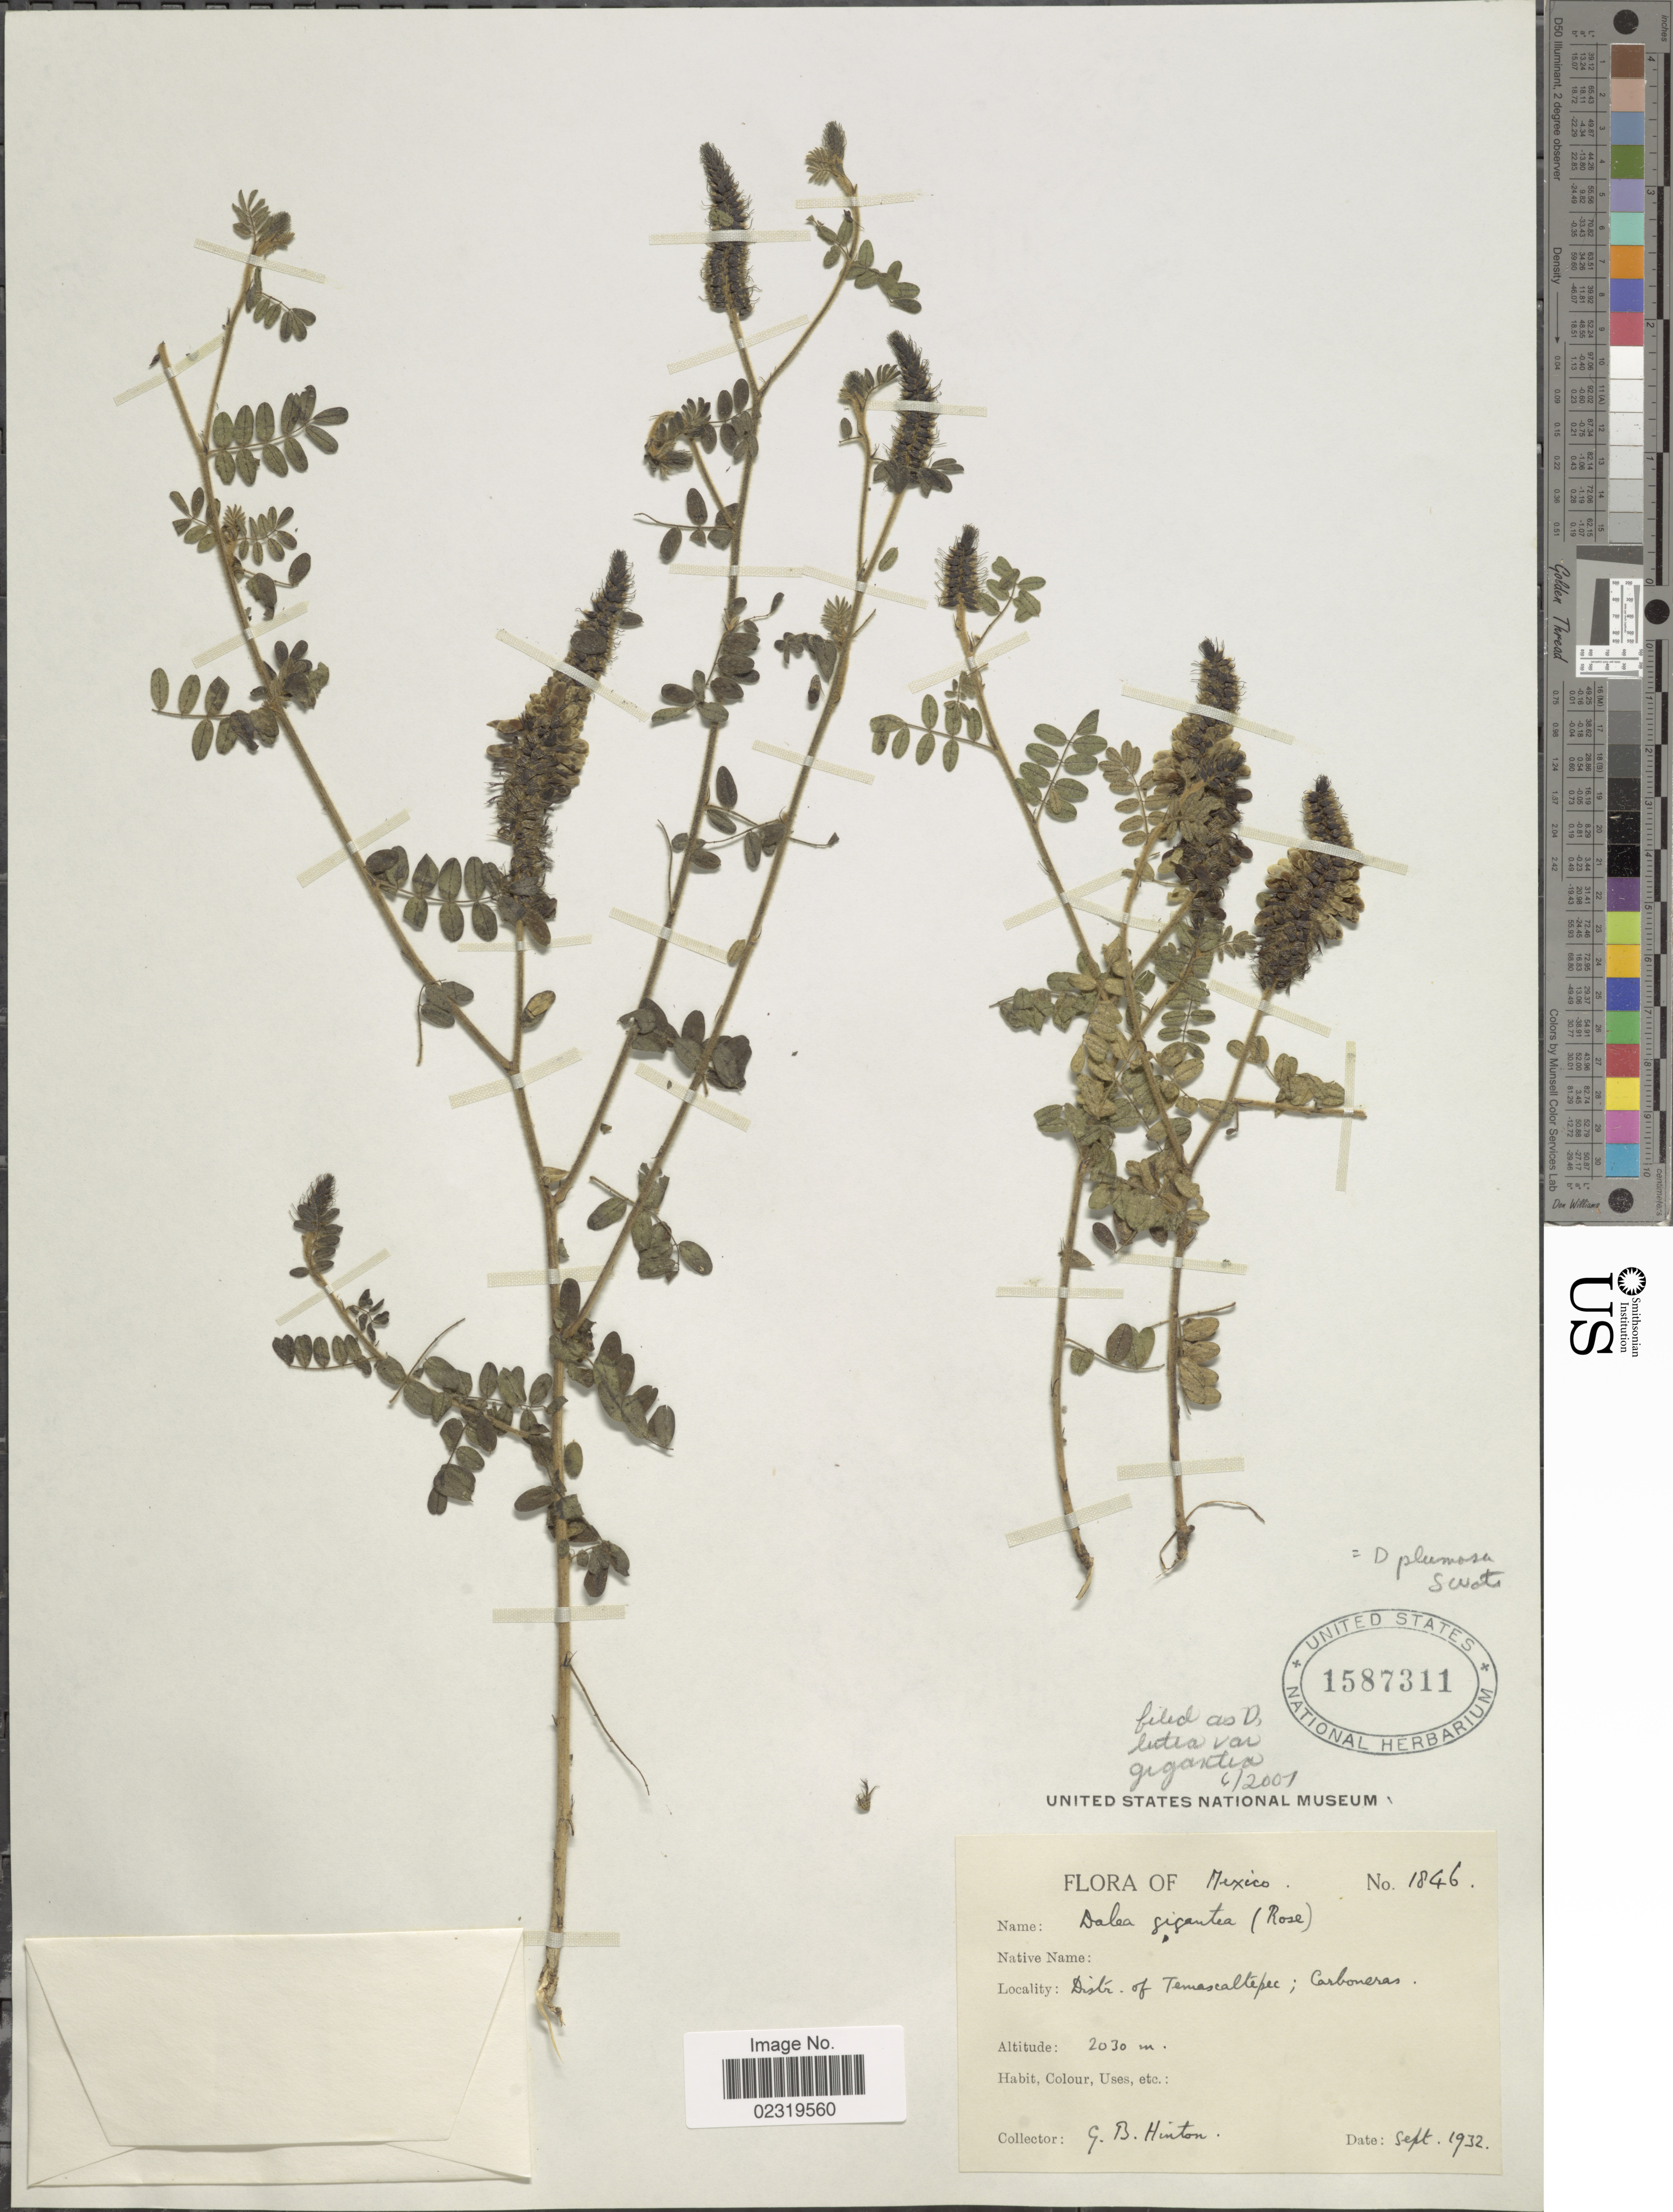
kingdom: Plantae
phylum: Tracheophyta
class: Magnoliopsida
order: Fabales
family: Fabaceae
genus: Dalea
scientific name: Dalea lutea var. gigantea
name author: (Rose) Barneby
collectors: G. B. Hinton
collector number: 1846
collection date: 1932-09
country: Mexico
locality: Distr. of Temascaltepec; Carboneras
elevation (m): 2030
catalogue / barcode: US 1587311